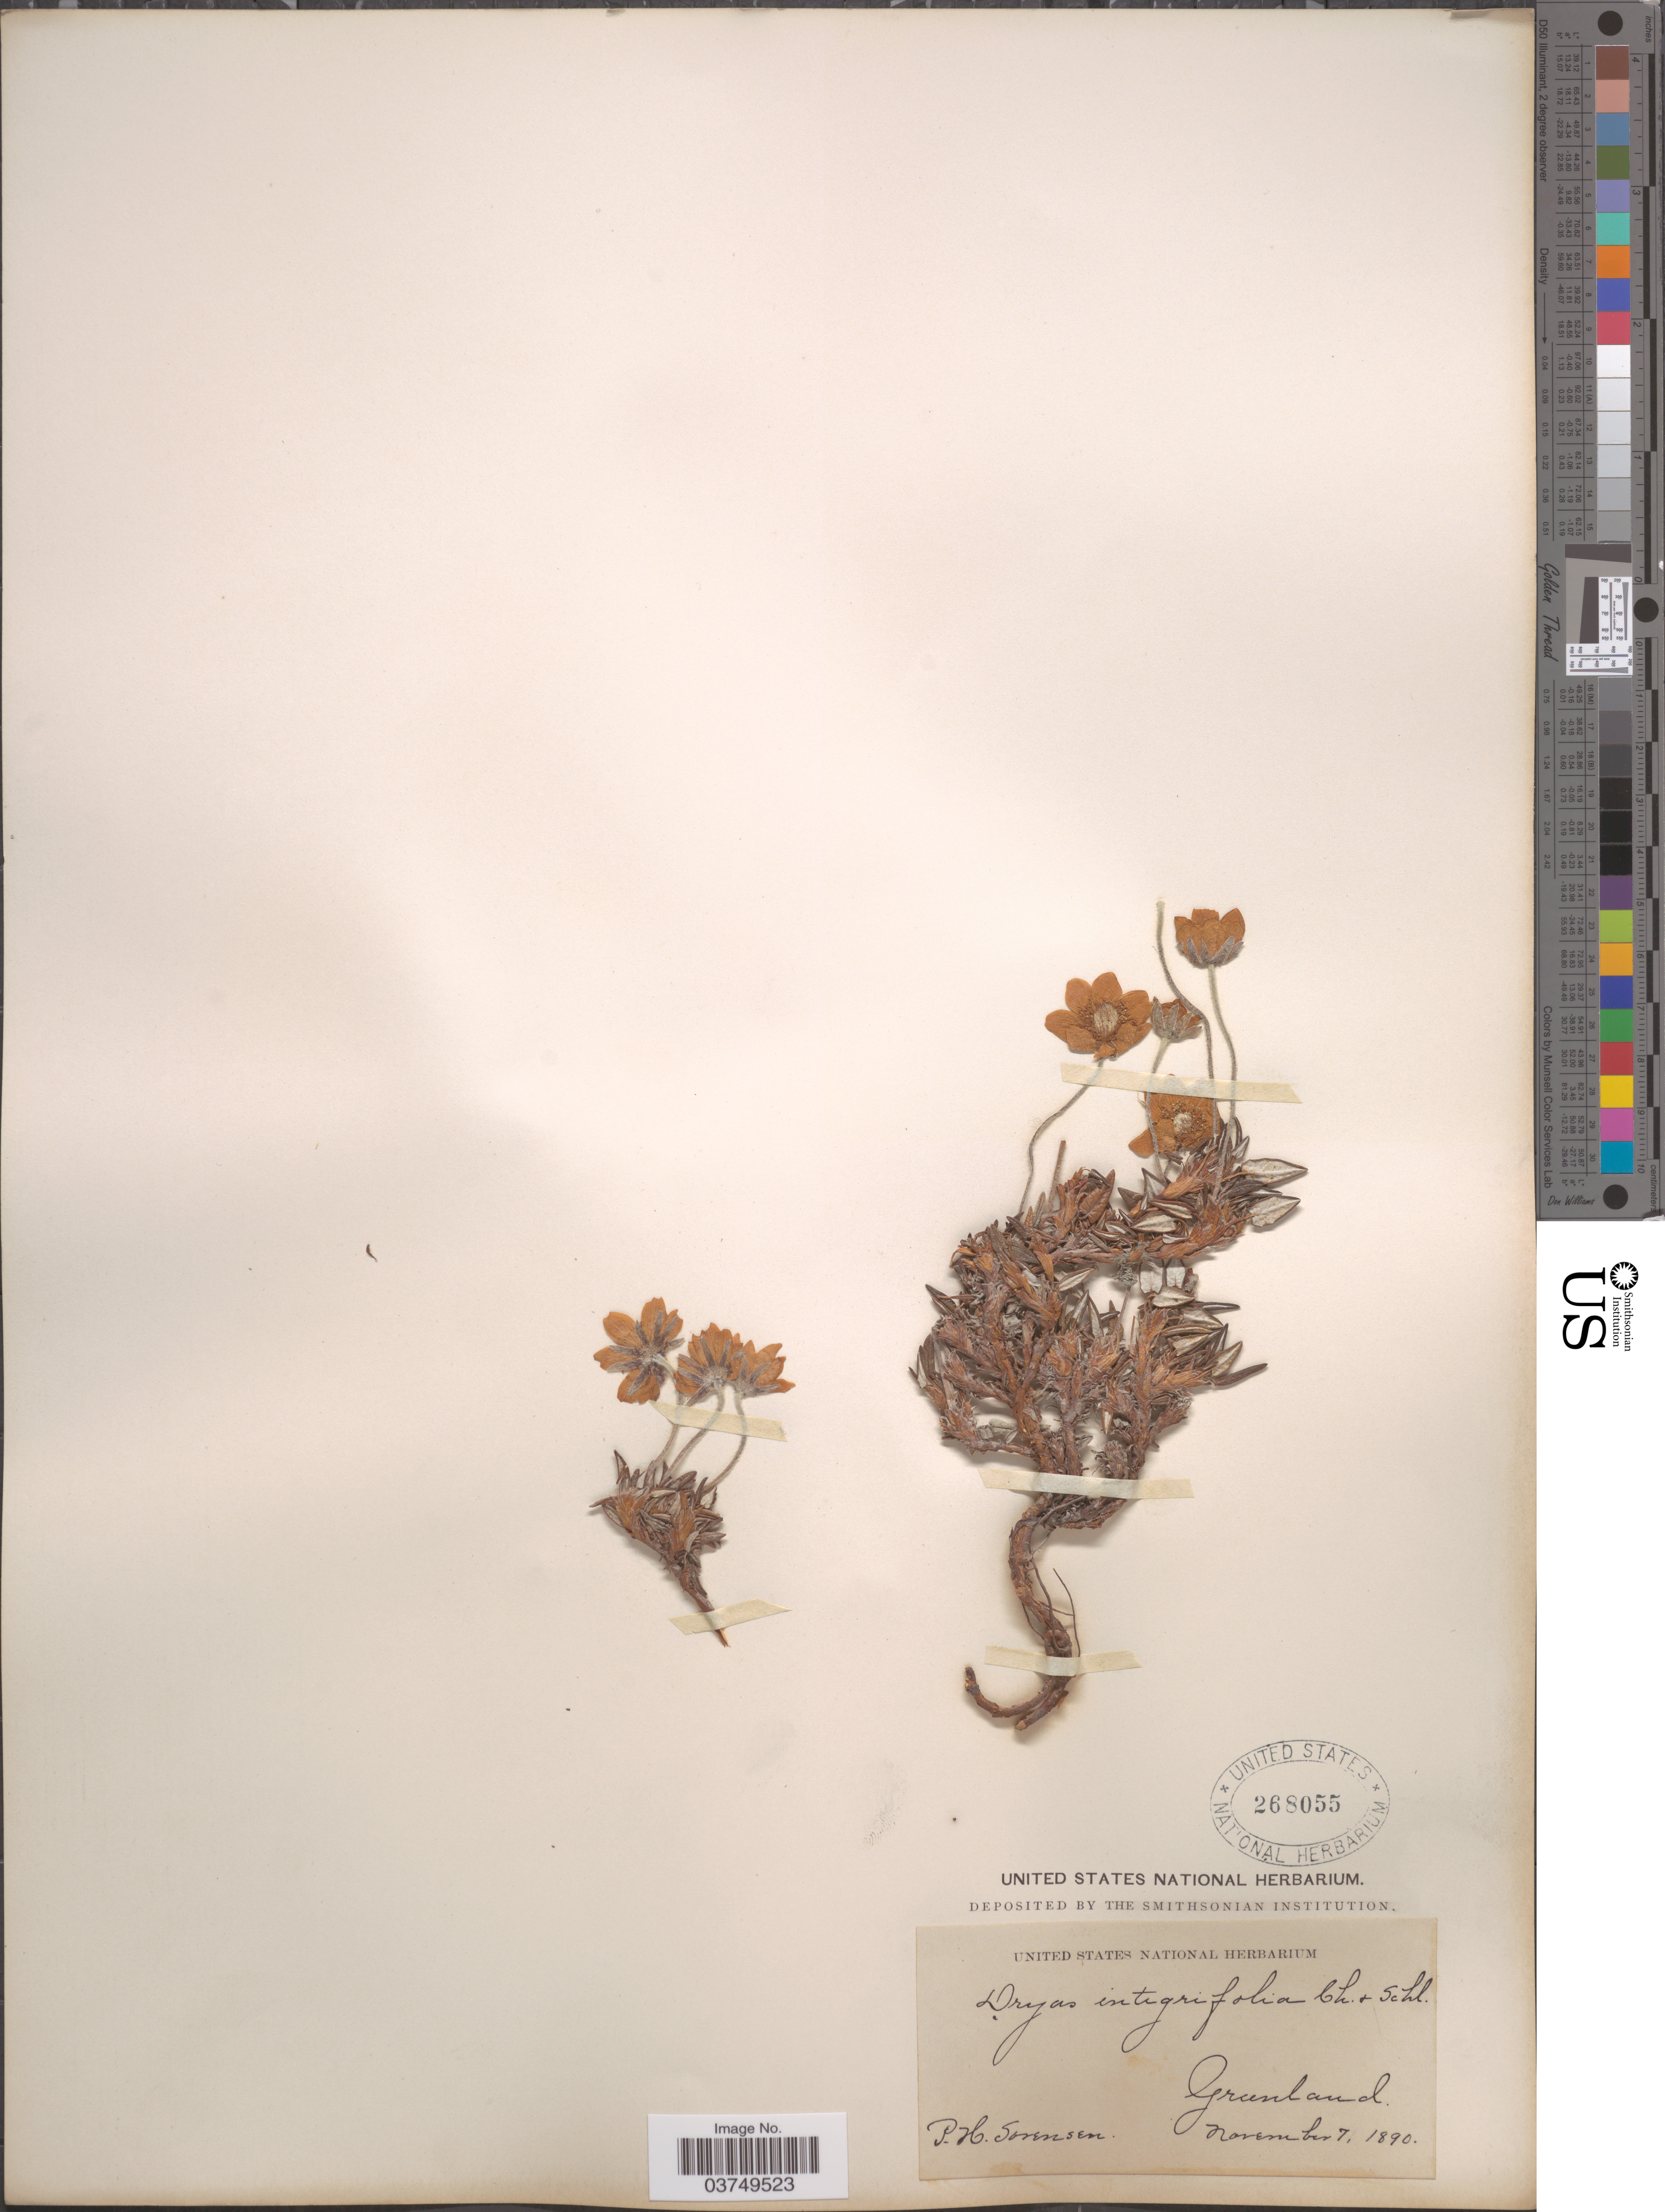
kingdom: Plantae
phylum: Tracheophyta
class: Magnoliopsida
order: Rosales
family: Rosaceae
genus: Dryas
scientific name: Dryas integrifolia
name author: Vahl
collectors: P. Sorensen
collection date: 1890-11-07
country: Greenland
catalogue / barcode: US 268055